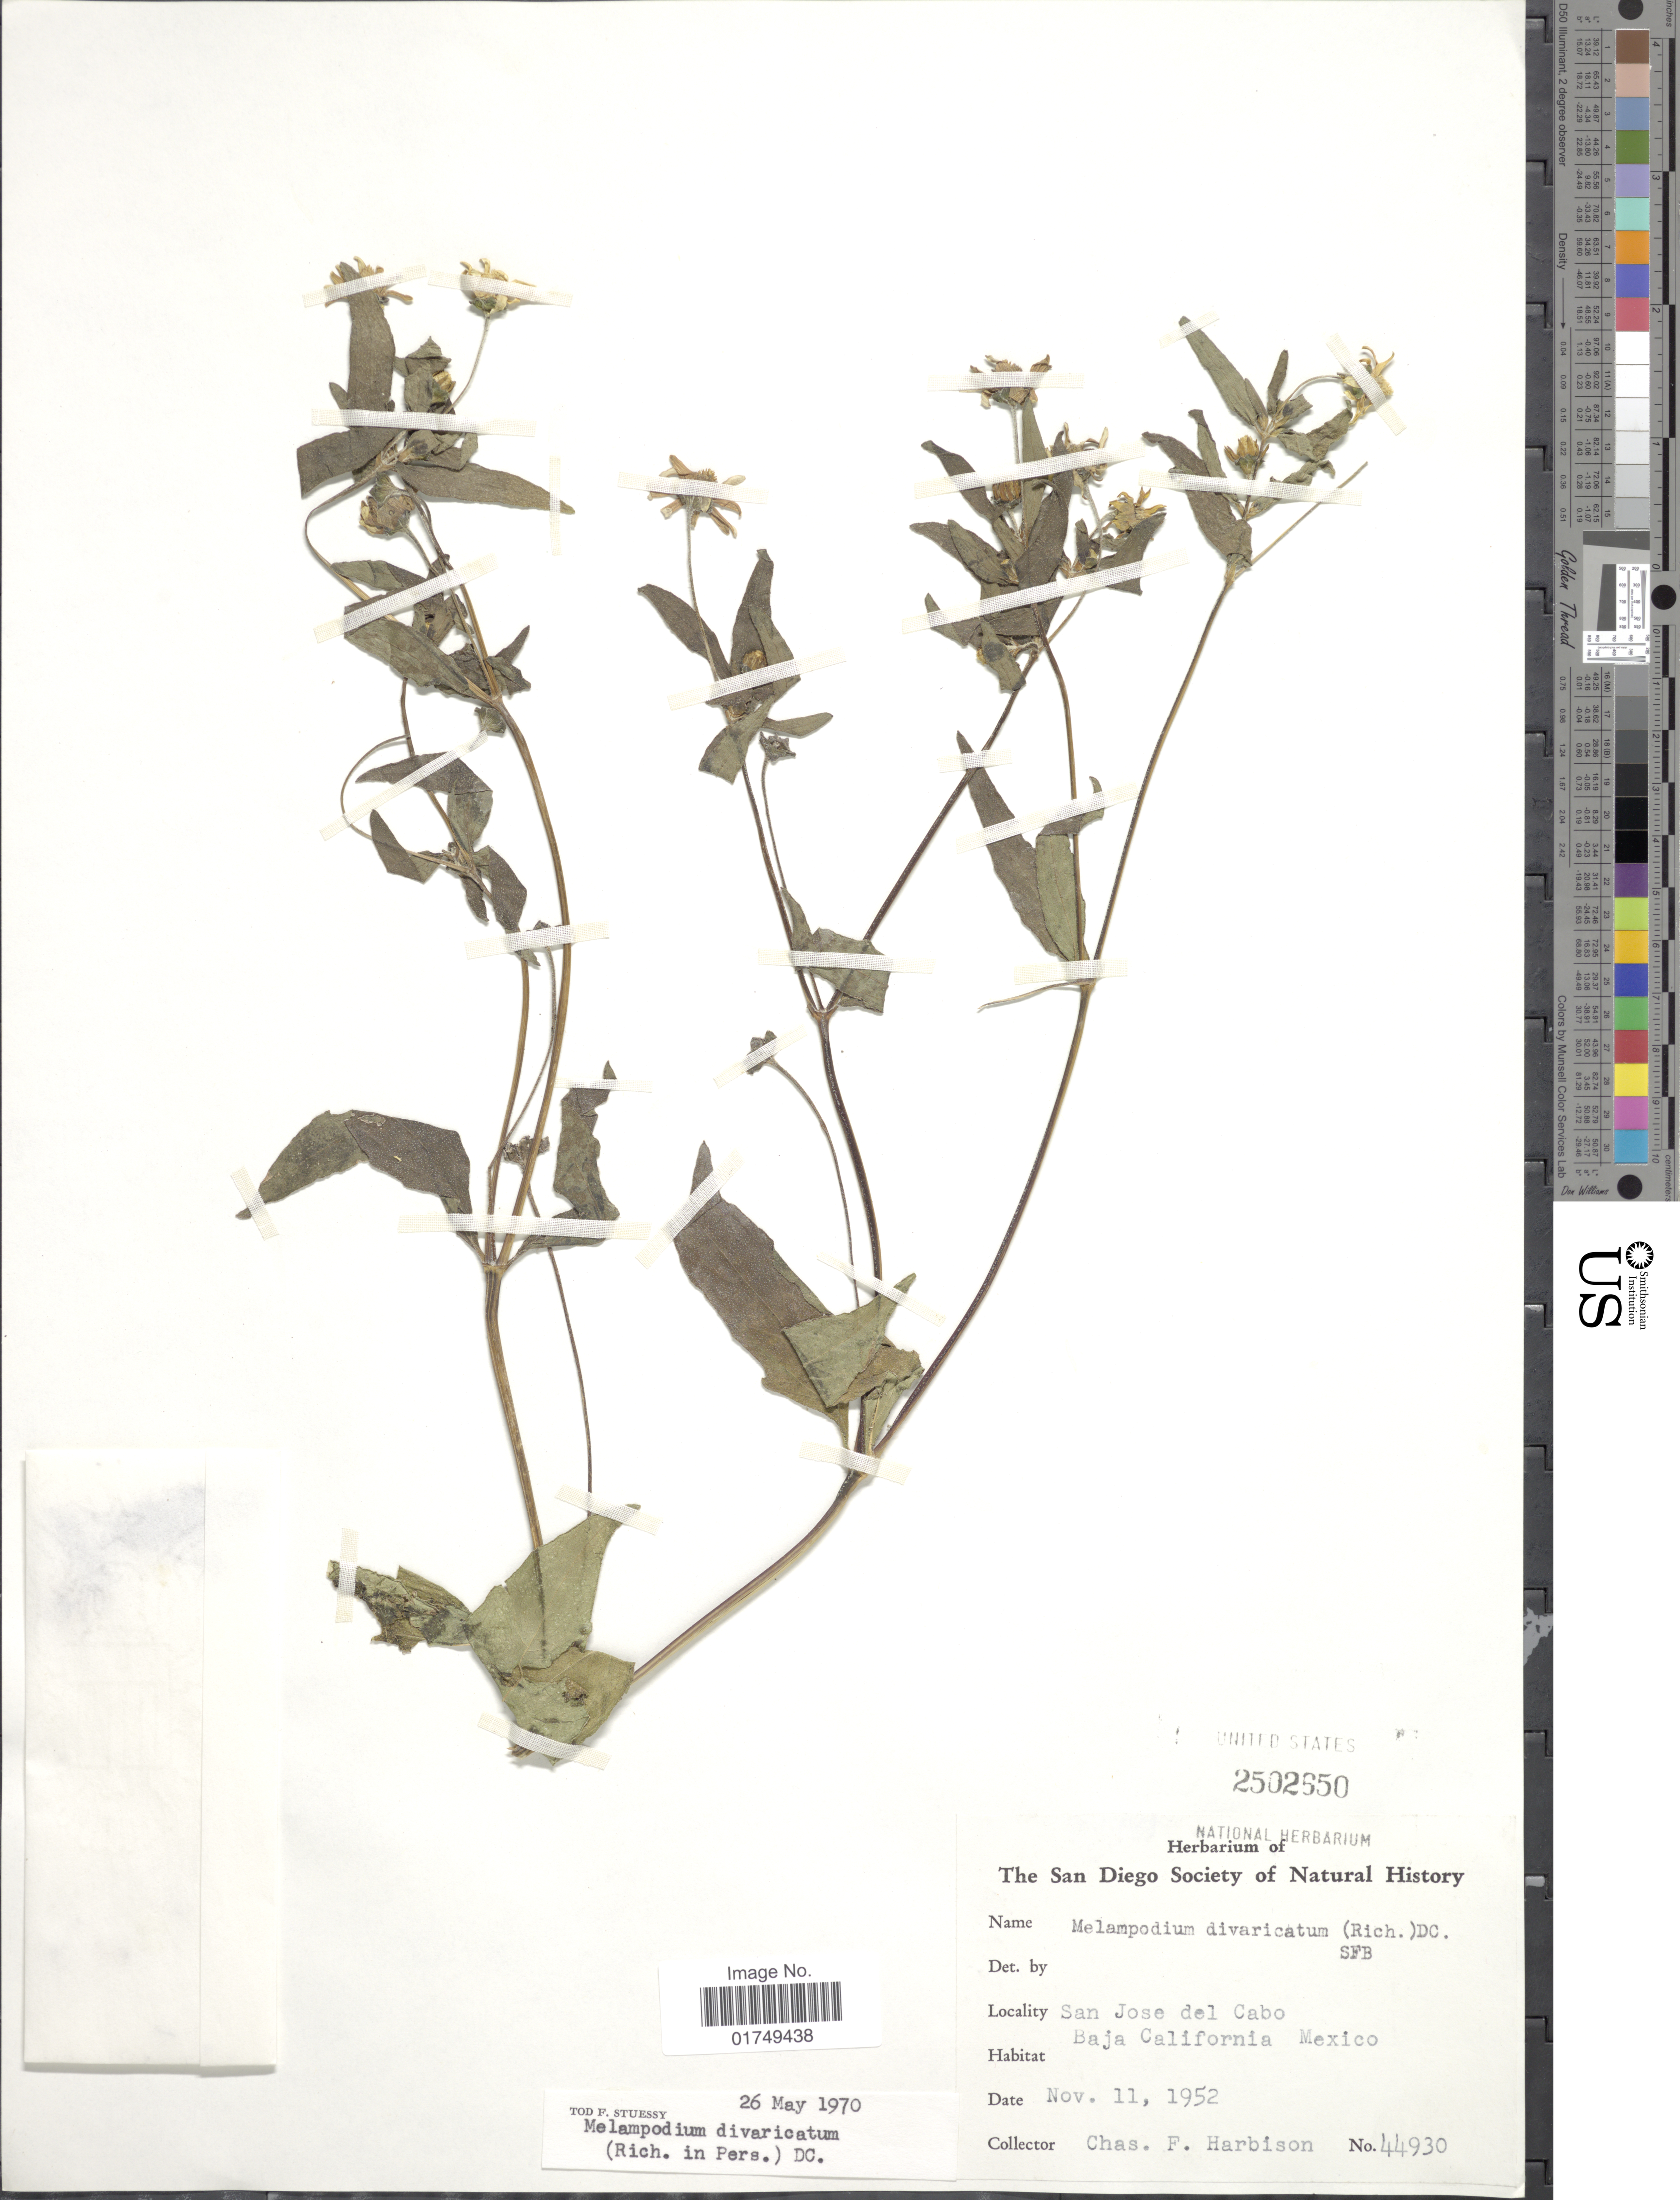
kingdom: Plantae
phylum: Tracheophyta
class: Magnoliopsida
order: Asterales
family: Asteraceae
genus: Melampodium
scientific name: Melampodium divaricatum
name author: (Rich.) DC.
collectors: C. F. Harbison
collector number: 44930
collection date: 1952-11-11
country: Mexico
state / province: Baja California Sur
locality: San Jose del Cabo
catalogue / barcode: US 2502650